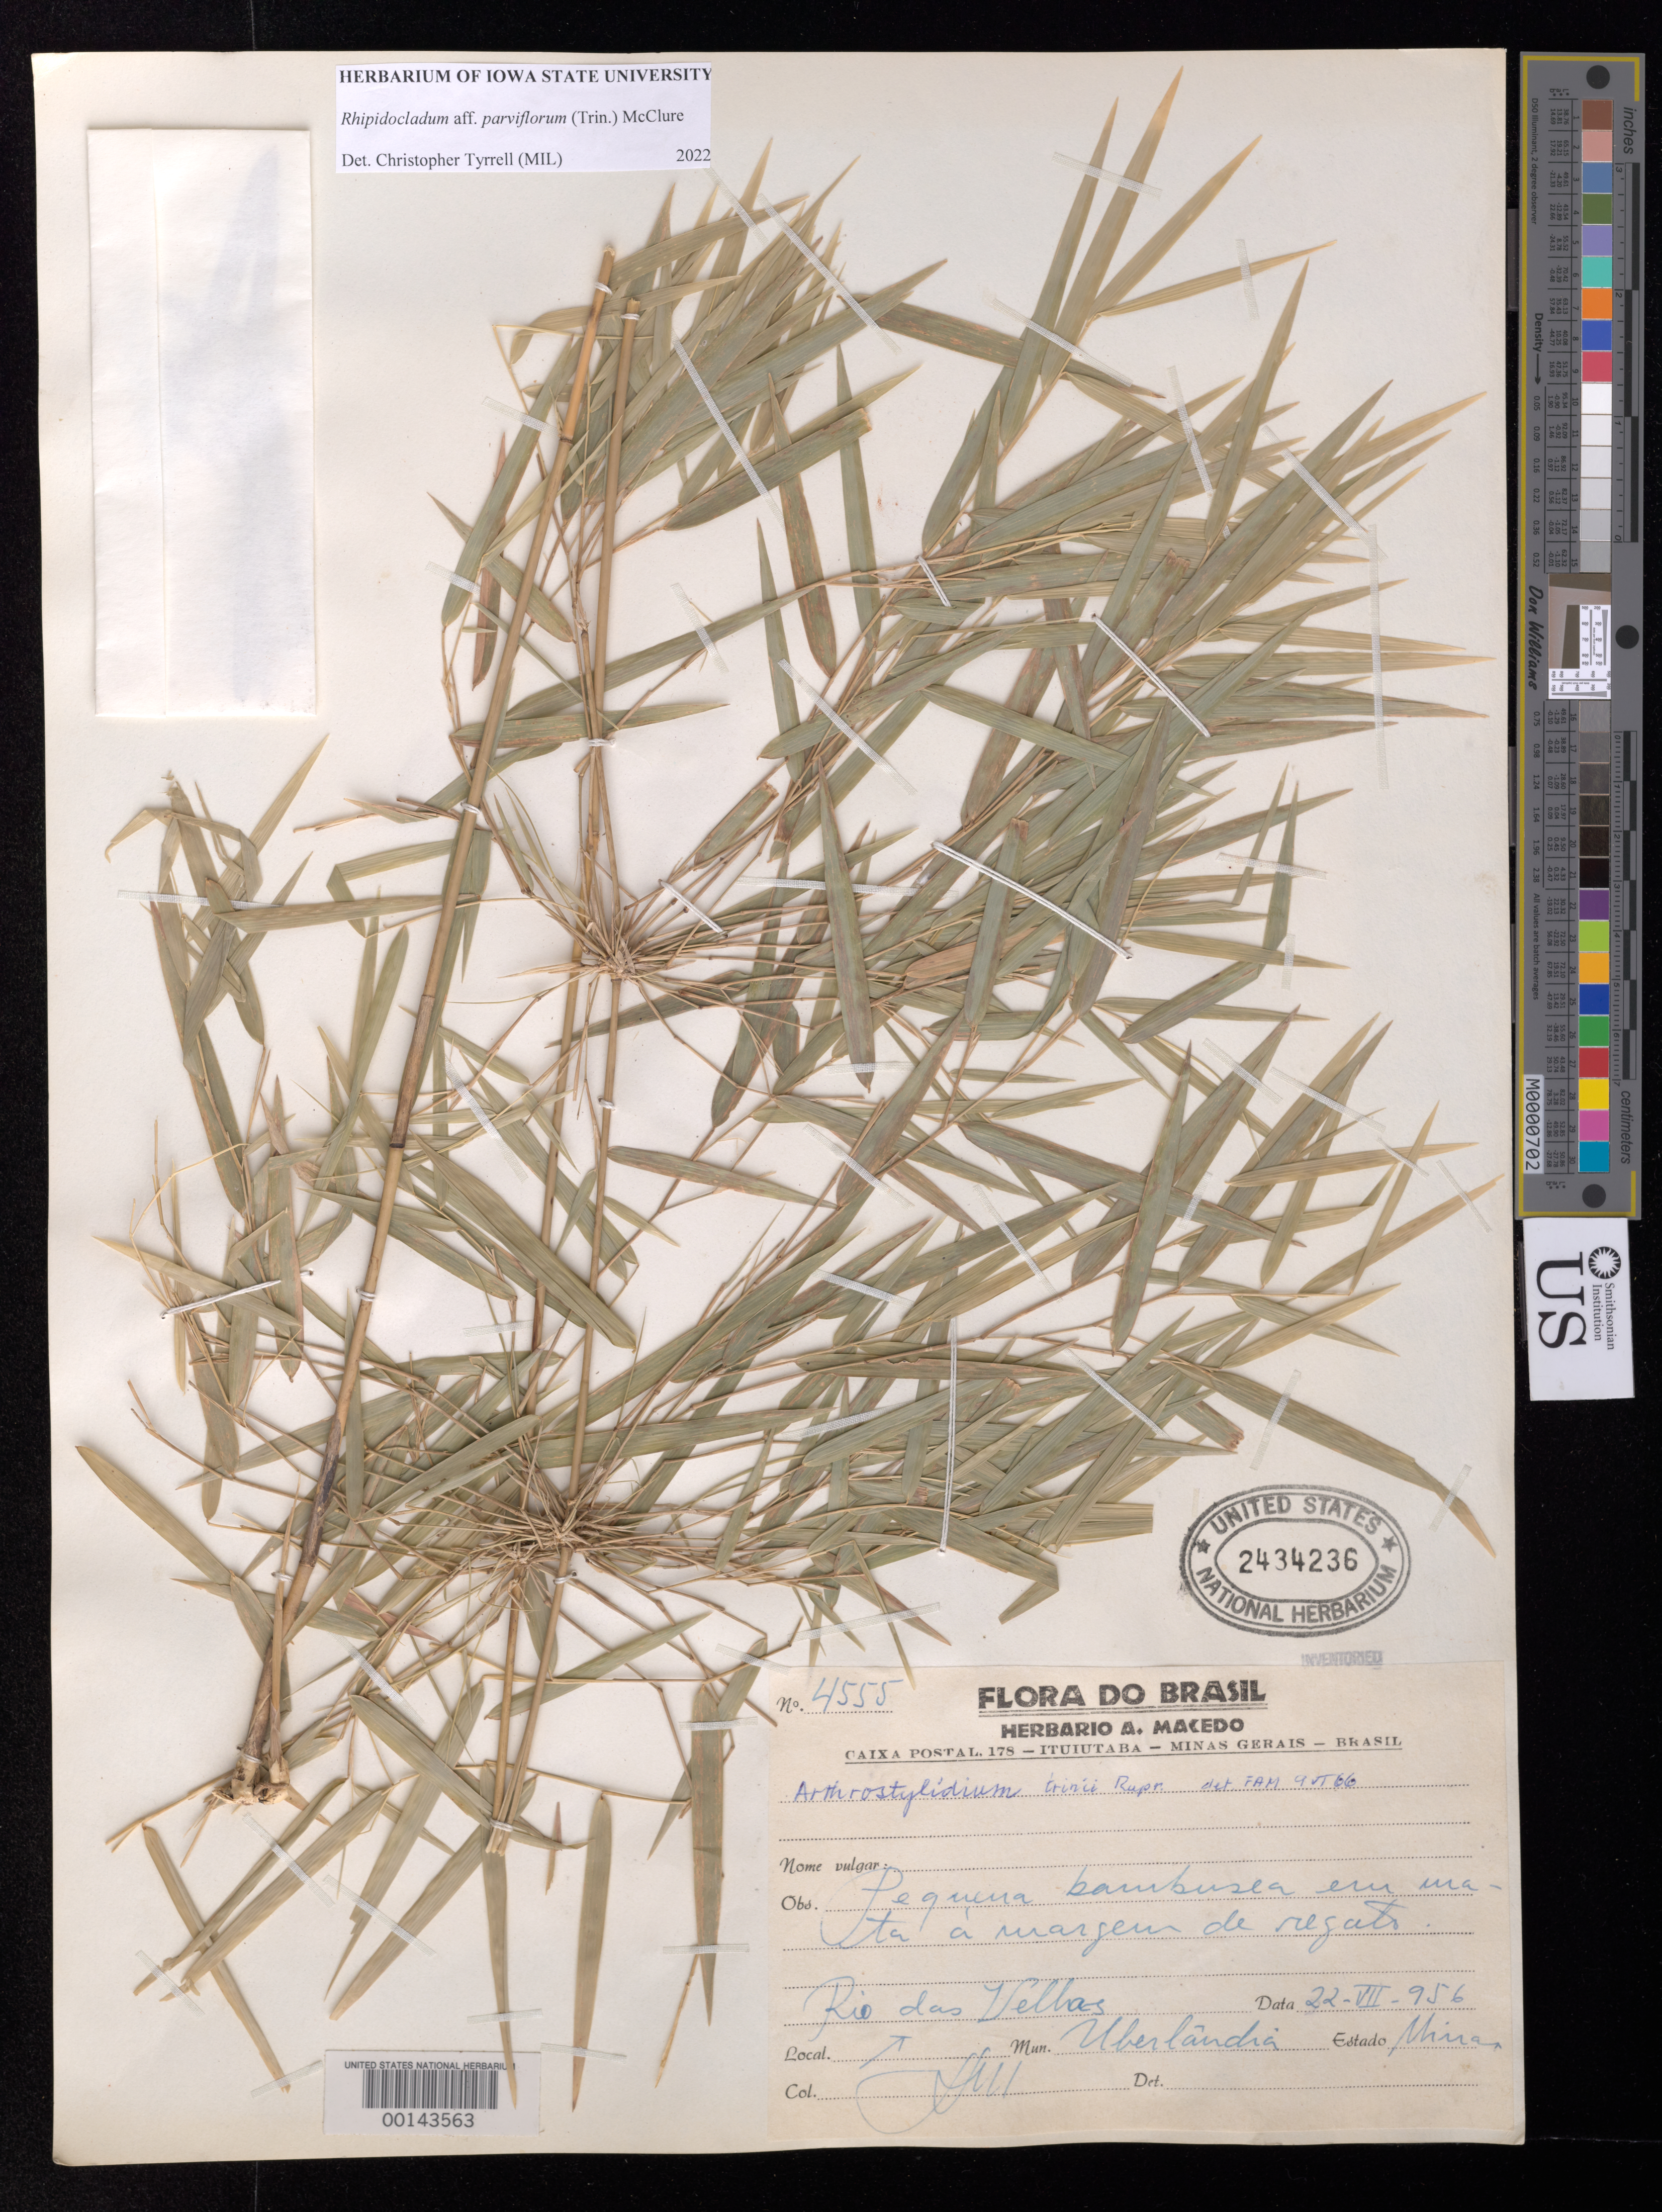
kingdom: Plantae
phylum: Tracheophyta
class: Liliopsida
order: Poales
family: Poaceae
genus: Rhipidocladum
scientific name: Rhipidocladum parviflorum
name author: (Trin.) McClure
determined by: Tyrrell, Christopher D., (MIL), Milwaukee Public Museum (UNITED STATES)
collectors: A. Macedo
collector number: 4555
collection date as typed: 22 Jul 1956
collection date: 1956-07-22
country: Brazil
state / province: Minas Gerais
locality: Rio das vellas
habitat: pequena bambusea em mata a margen de regato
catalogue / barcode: US 2434236